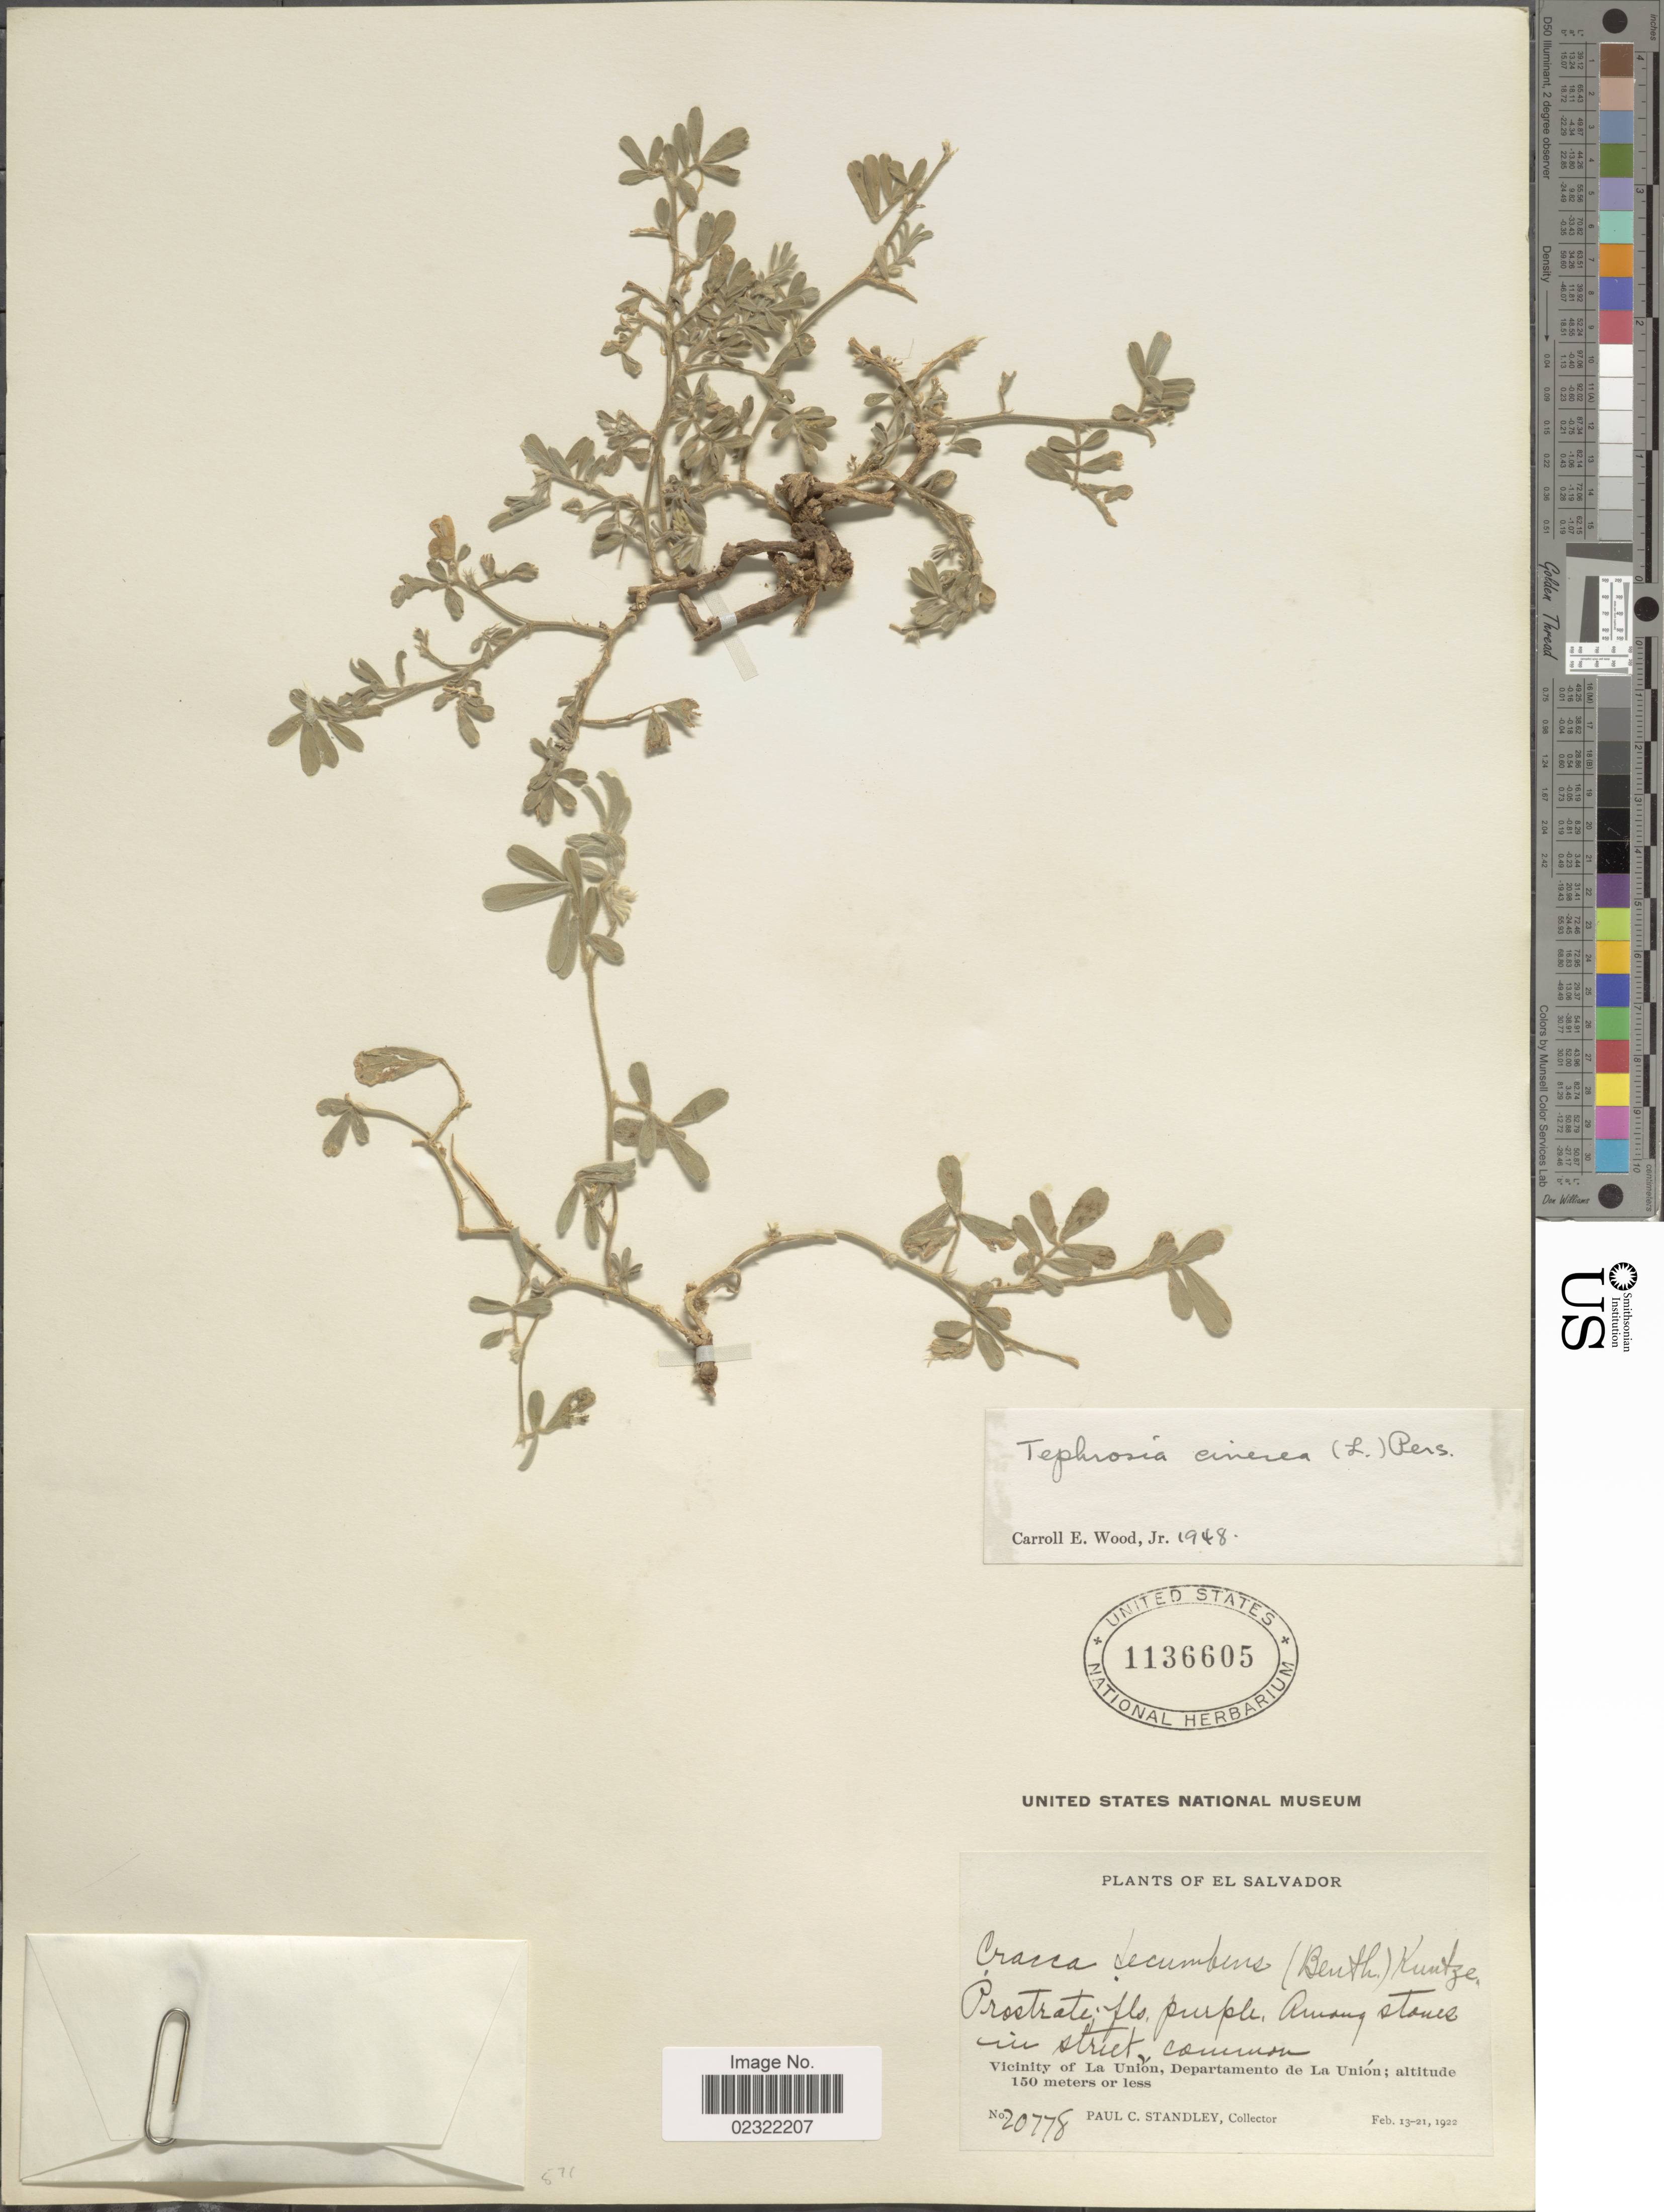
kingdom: Plantae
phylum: Tracheophyta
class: Magnoliopsida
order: Fabales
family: Fabaceae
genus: Tephrosia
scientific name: Tephrosia decumbens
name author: Benth.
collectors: P. C. Standley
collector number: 20778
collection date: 1922-02-13/1922-02-21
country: El Salvador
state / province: La Union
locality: El Salvador, Vicinity of La Union, Departamento de La Union.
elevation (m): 150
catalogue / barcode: US 1136605